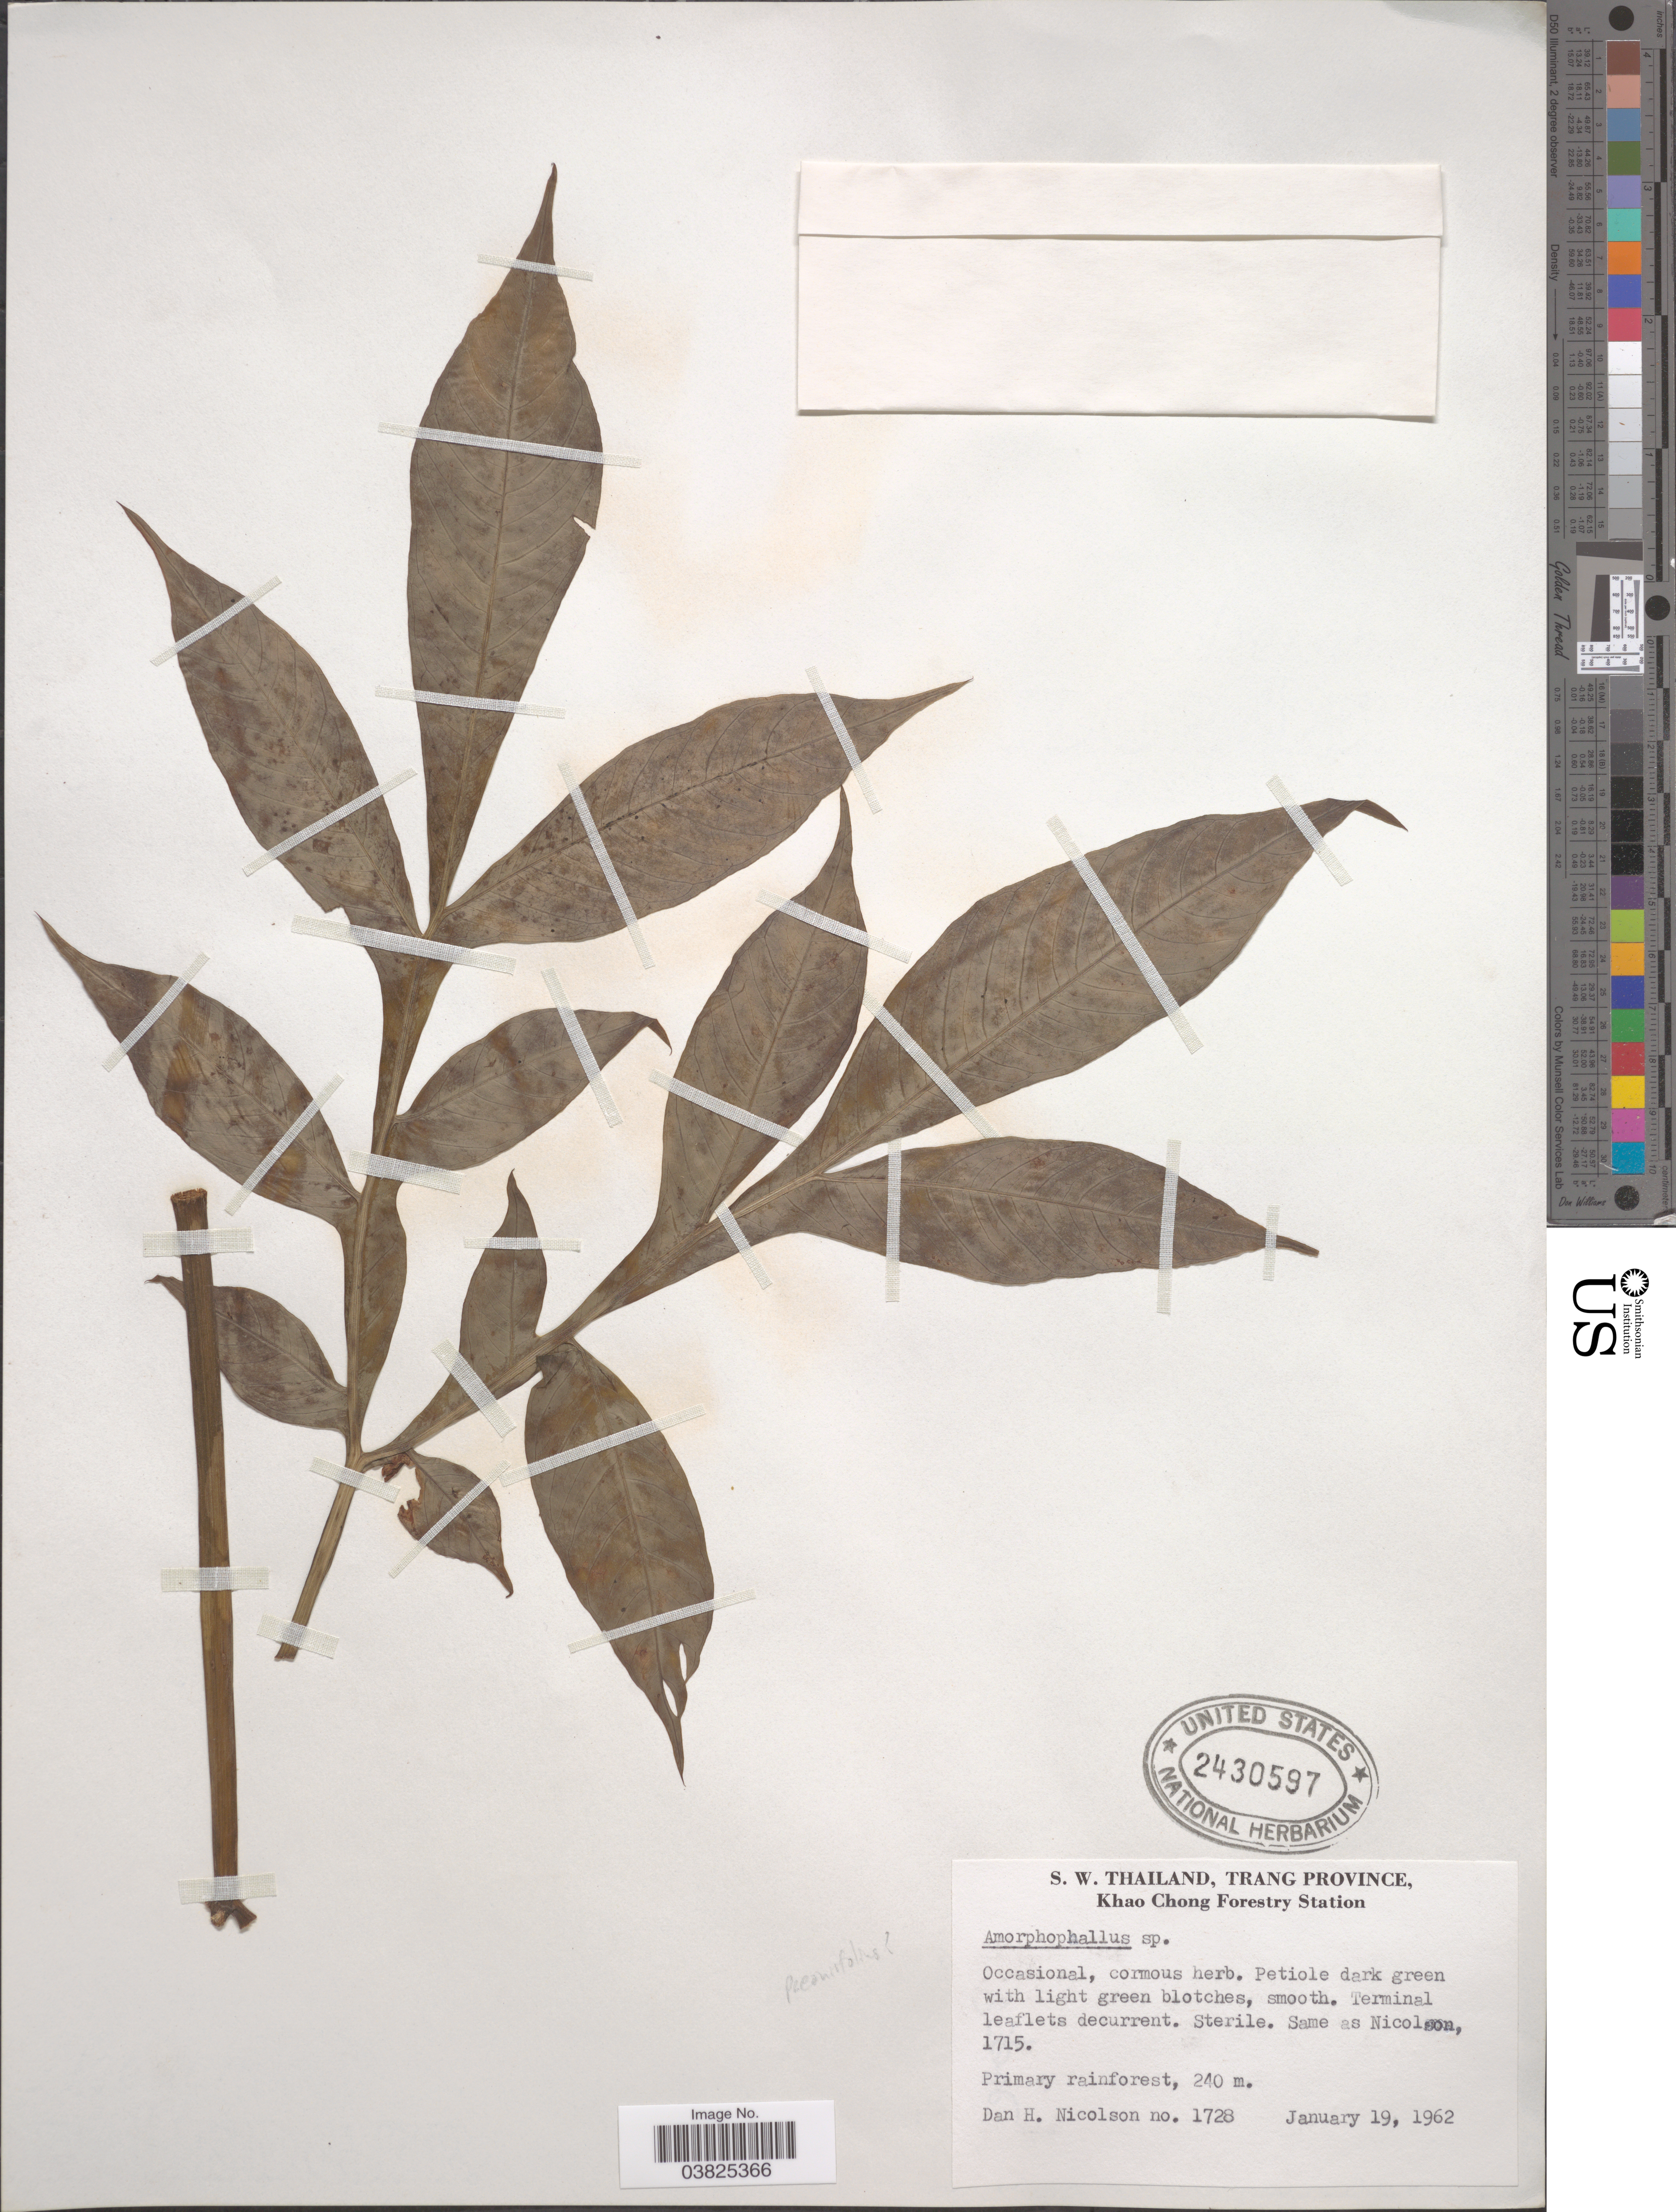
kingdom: Plantae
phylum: Tracheophyta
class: Liliopsida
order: Alismatales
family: Araceae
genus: Amorphophallus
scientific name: Amorphophallus sp.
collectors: D. H. Nicolson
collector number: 1728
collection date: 1962-01-19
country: Thailand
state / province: Trang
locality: S. W. Thailand. Khao Chong Forestry Station.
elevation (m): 240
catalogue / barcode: US 2430597